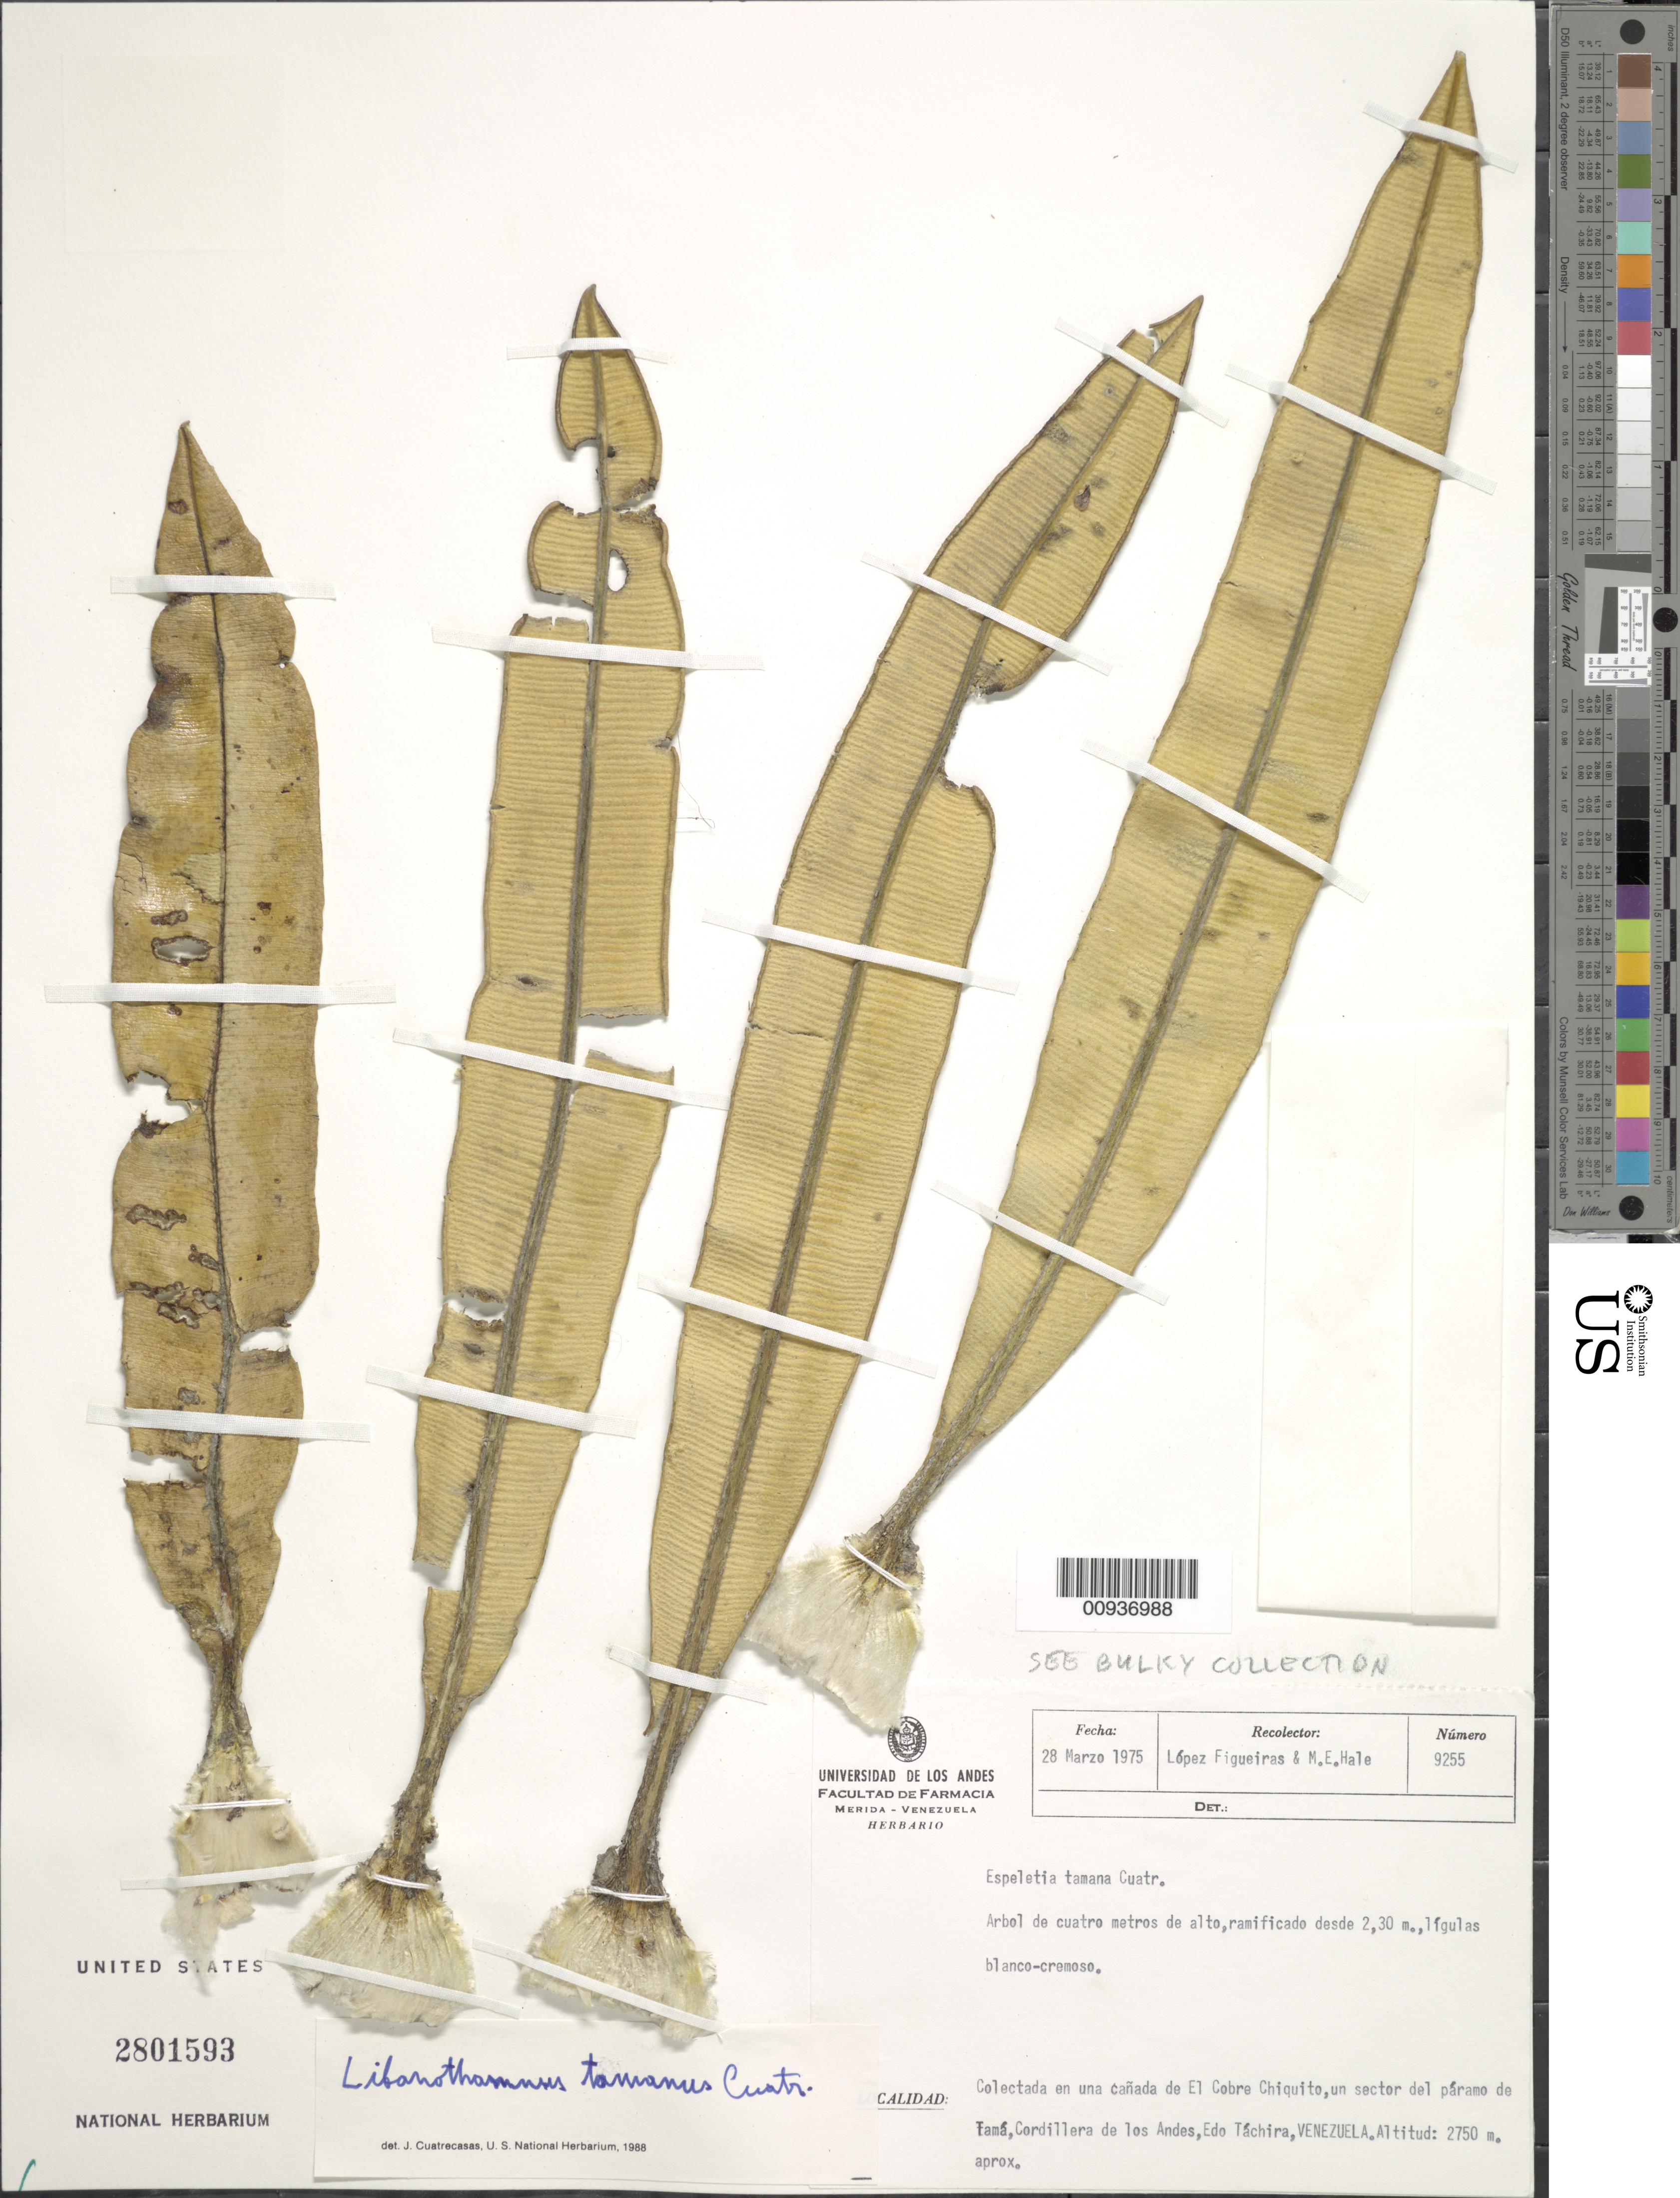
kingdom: Plantae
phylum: Tracheophyta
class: Magnoliopsida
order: Asterales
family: Asteraceae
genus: Libanothamnus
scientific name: Libanothamnus tamanus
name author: (Cuatrec.) Cuatrec.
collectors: L. Figueiras & M. Hale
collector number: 9255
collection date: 1975-03-28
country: Venezuela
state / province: Tachira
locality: Una canada de El Cobre Chiquito, un sector del paramo de Tama, Cordillera de Los Andes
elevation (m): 2750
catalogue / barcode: US 2801593